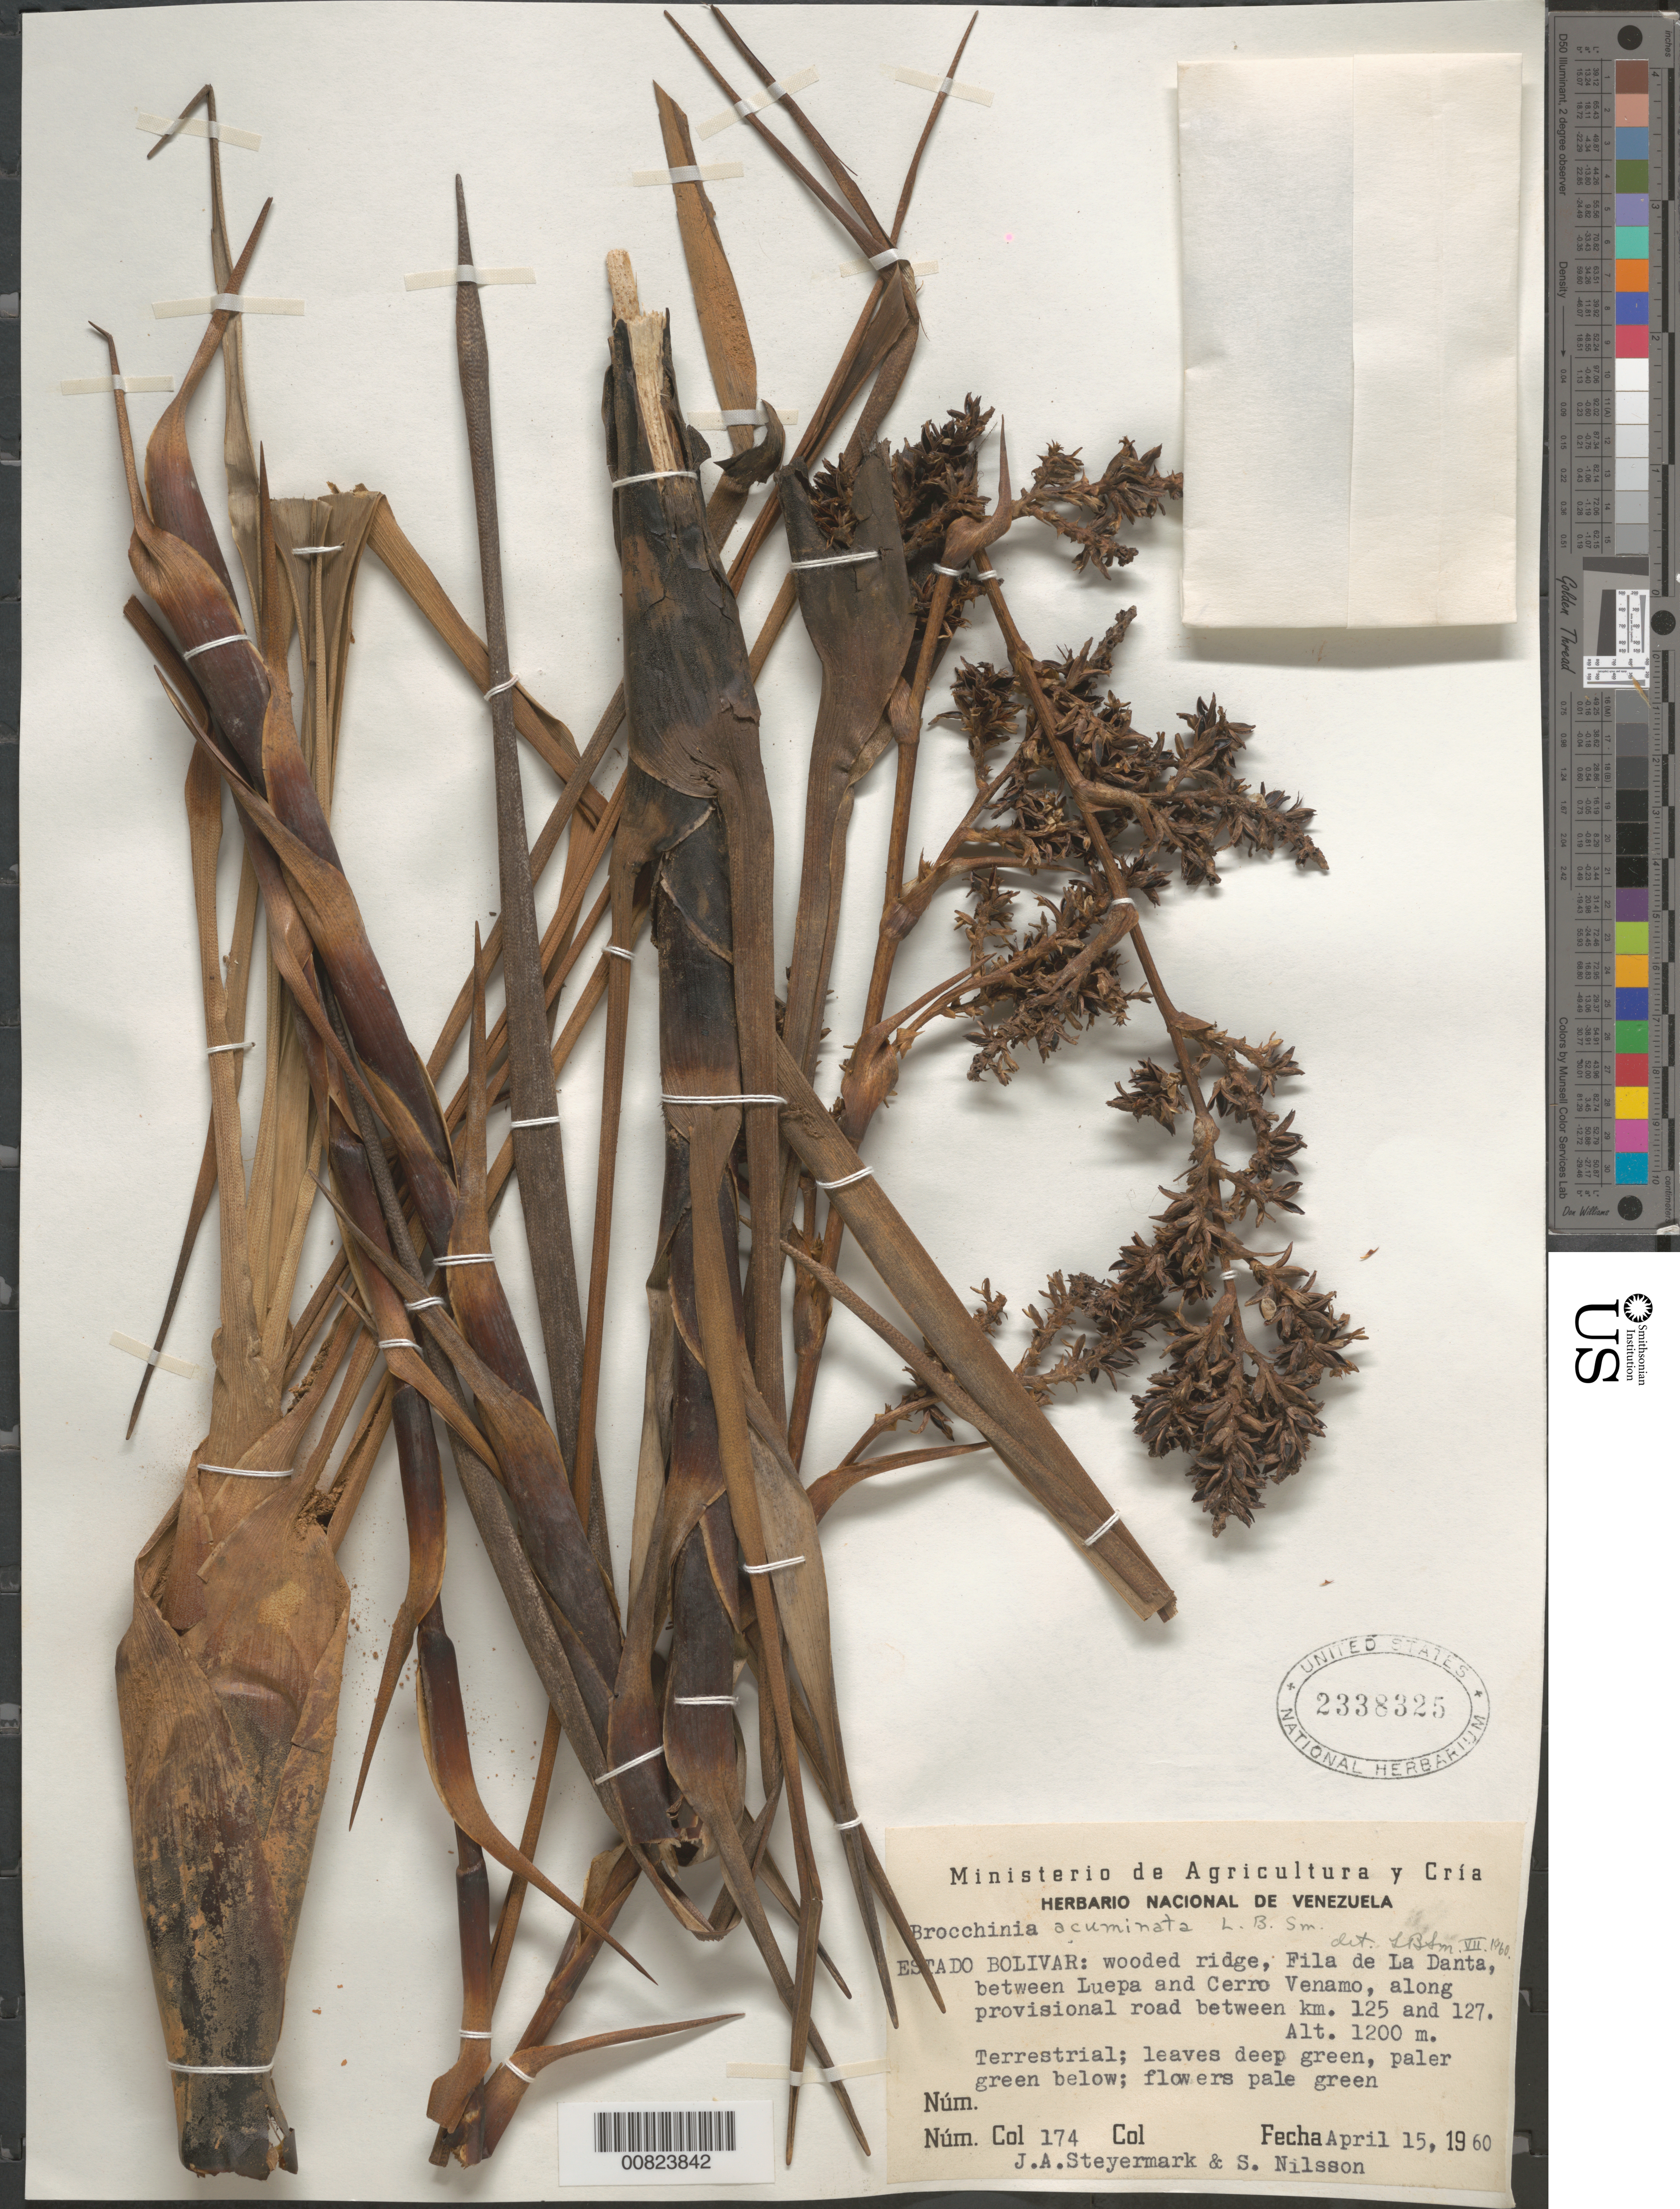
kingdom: Plantae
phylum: Tracheophyta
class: Liliopsida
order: Poales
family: Bromeliaceae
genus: Brocchinia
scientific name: Brocchinia acuminata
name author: L.B. Sm.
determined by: Smith, Lyman B., (US), NMNH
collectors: J. Steyermark & S. Nilsson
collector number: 60 174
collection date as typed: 15-Apr-60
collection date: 1960-04-15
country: Venezuela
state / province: Bolívar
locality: Fila La Danta, following the provisional carretera between campamento 125 and km 127, between Luepa and cerro Venamo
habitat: Wooded ridge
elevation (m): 1200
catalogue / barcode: US 2338325